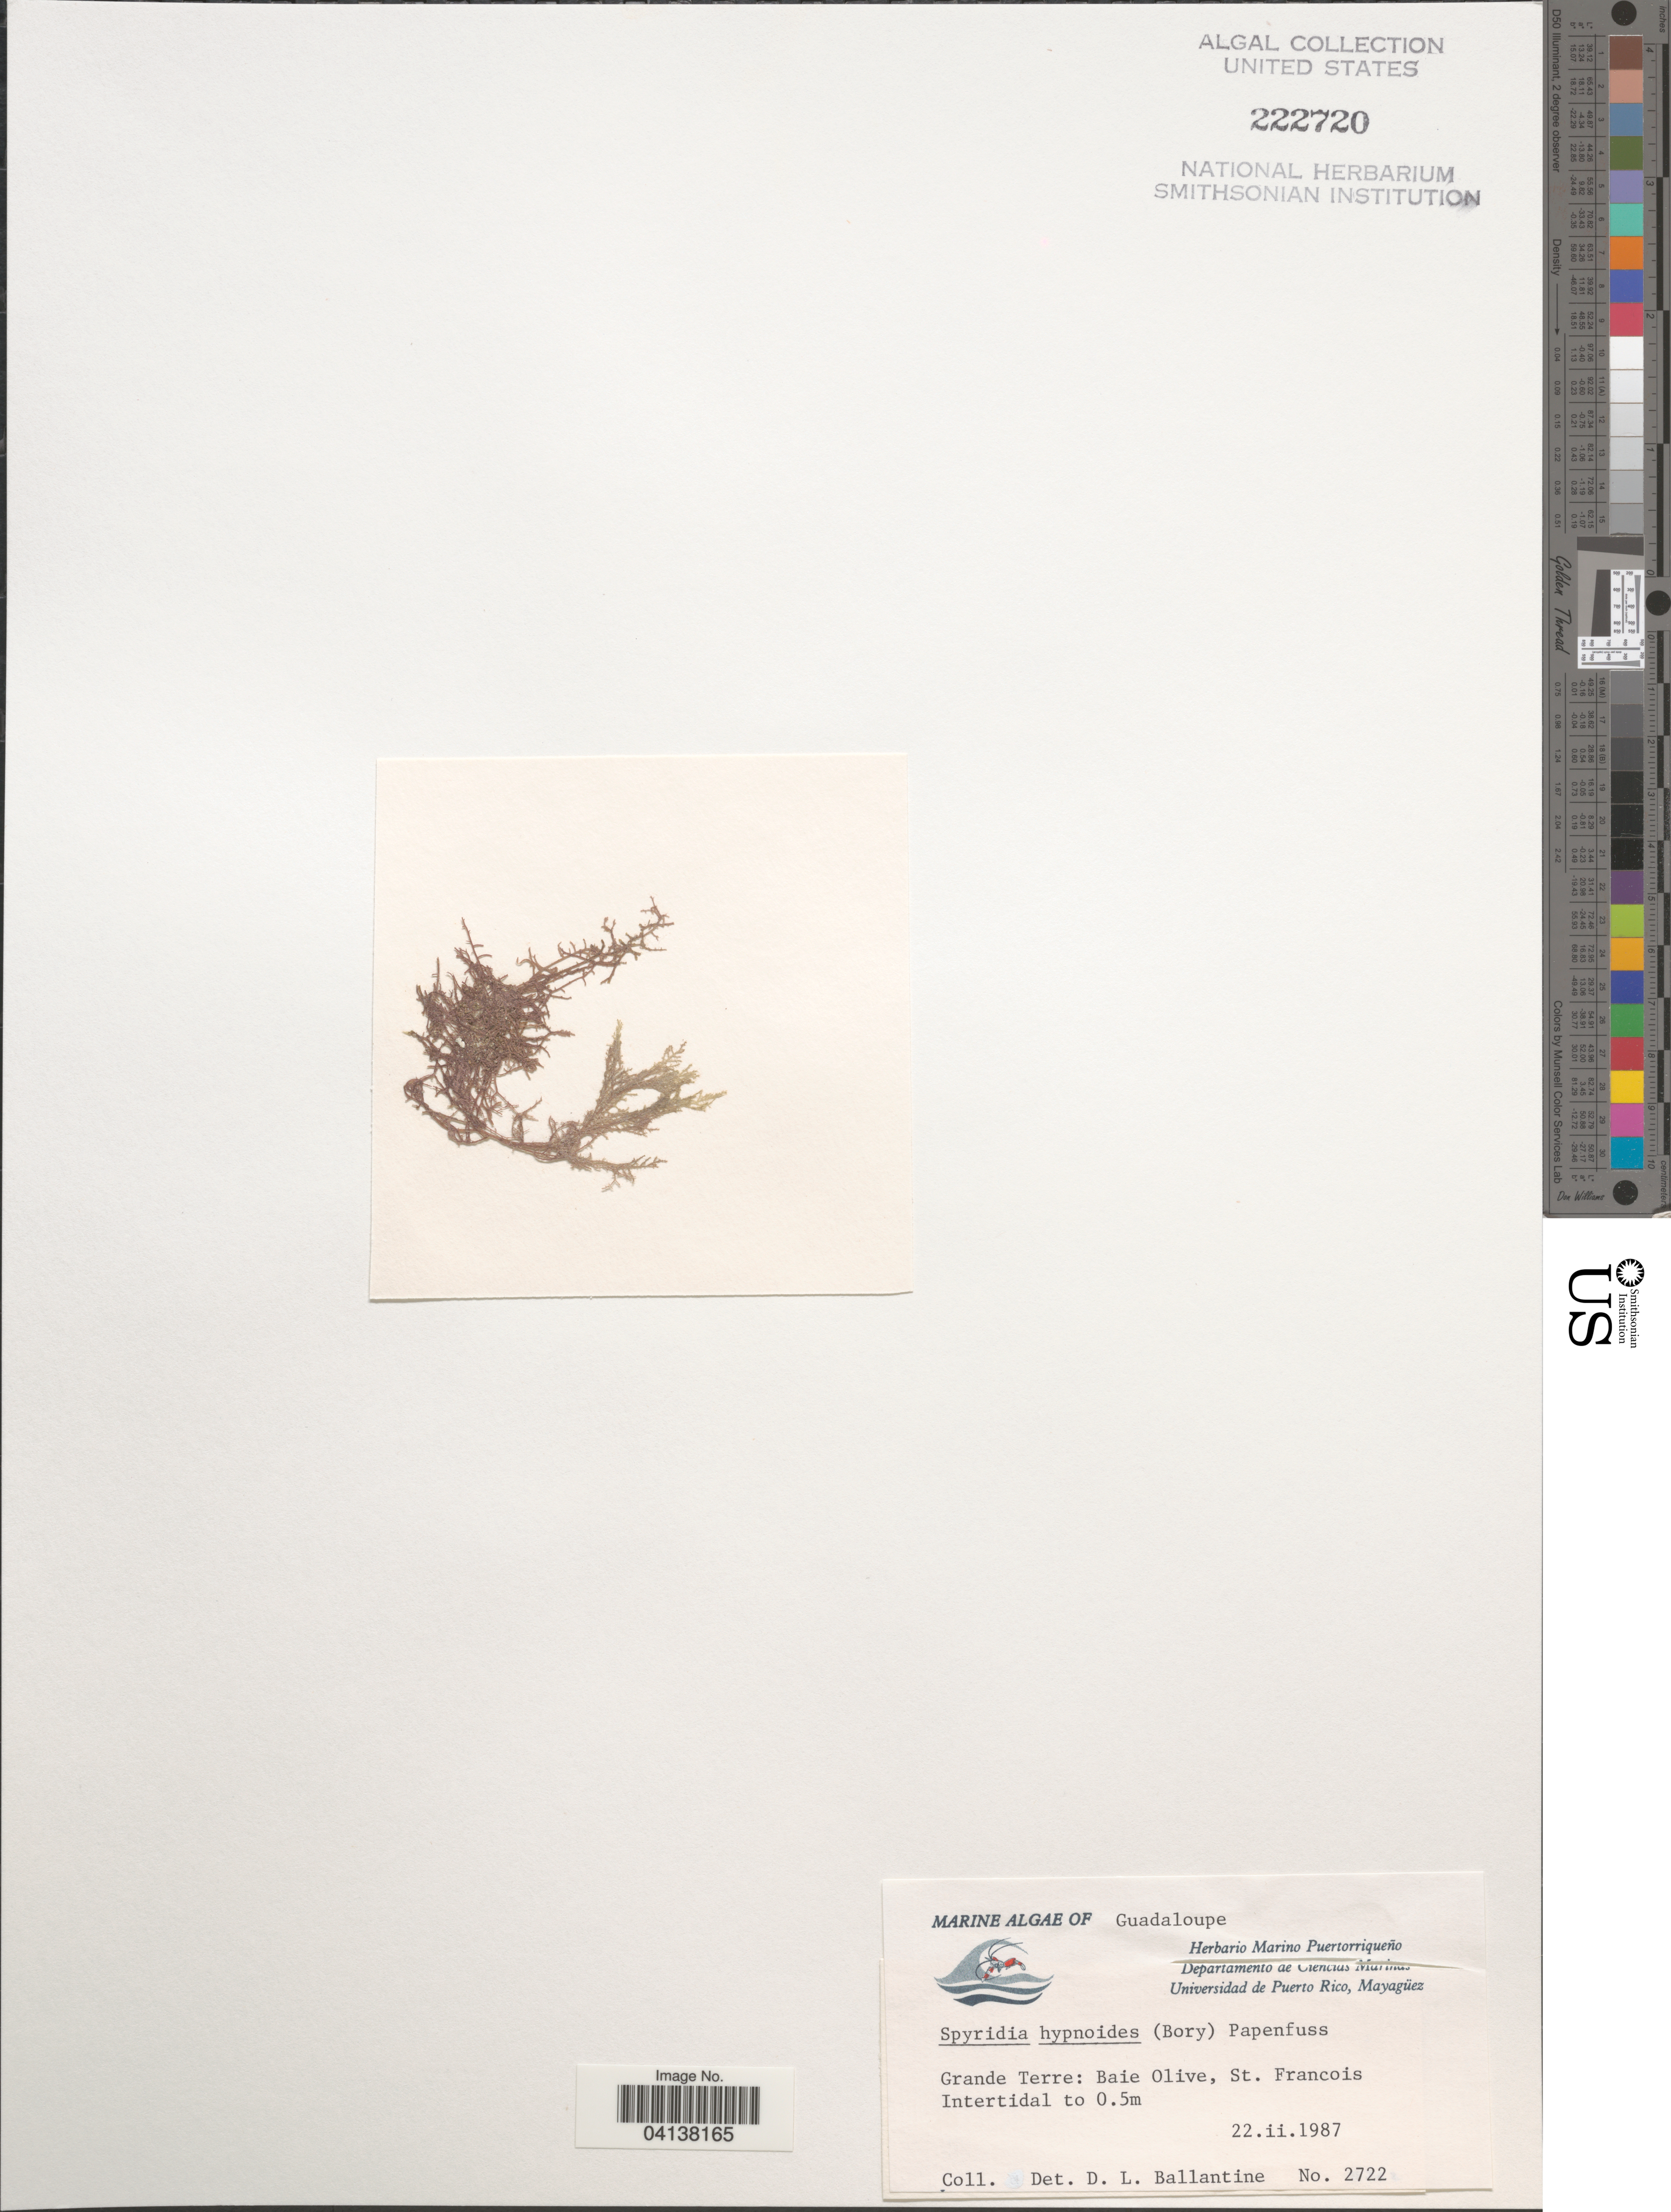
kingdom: Plantae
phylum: Rhodophyta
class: Florideophyceae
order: Ceramiales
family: Spyridiaceae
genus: Spyridia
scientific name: Spyridia hypnoides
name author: (Bory) Papenf.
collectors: D.L. Ballantine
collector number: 2722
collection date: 1987-02-22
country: Guadeloupe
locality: Grande Terre: Baie Olive, St. Francois.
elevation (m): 0.5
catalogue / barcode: US 222720